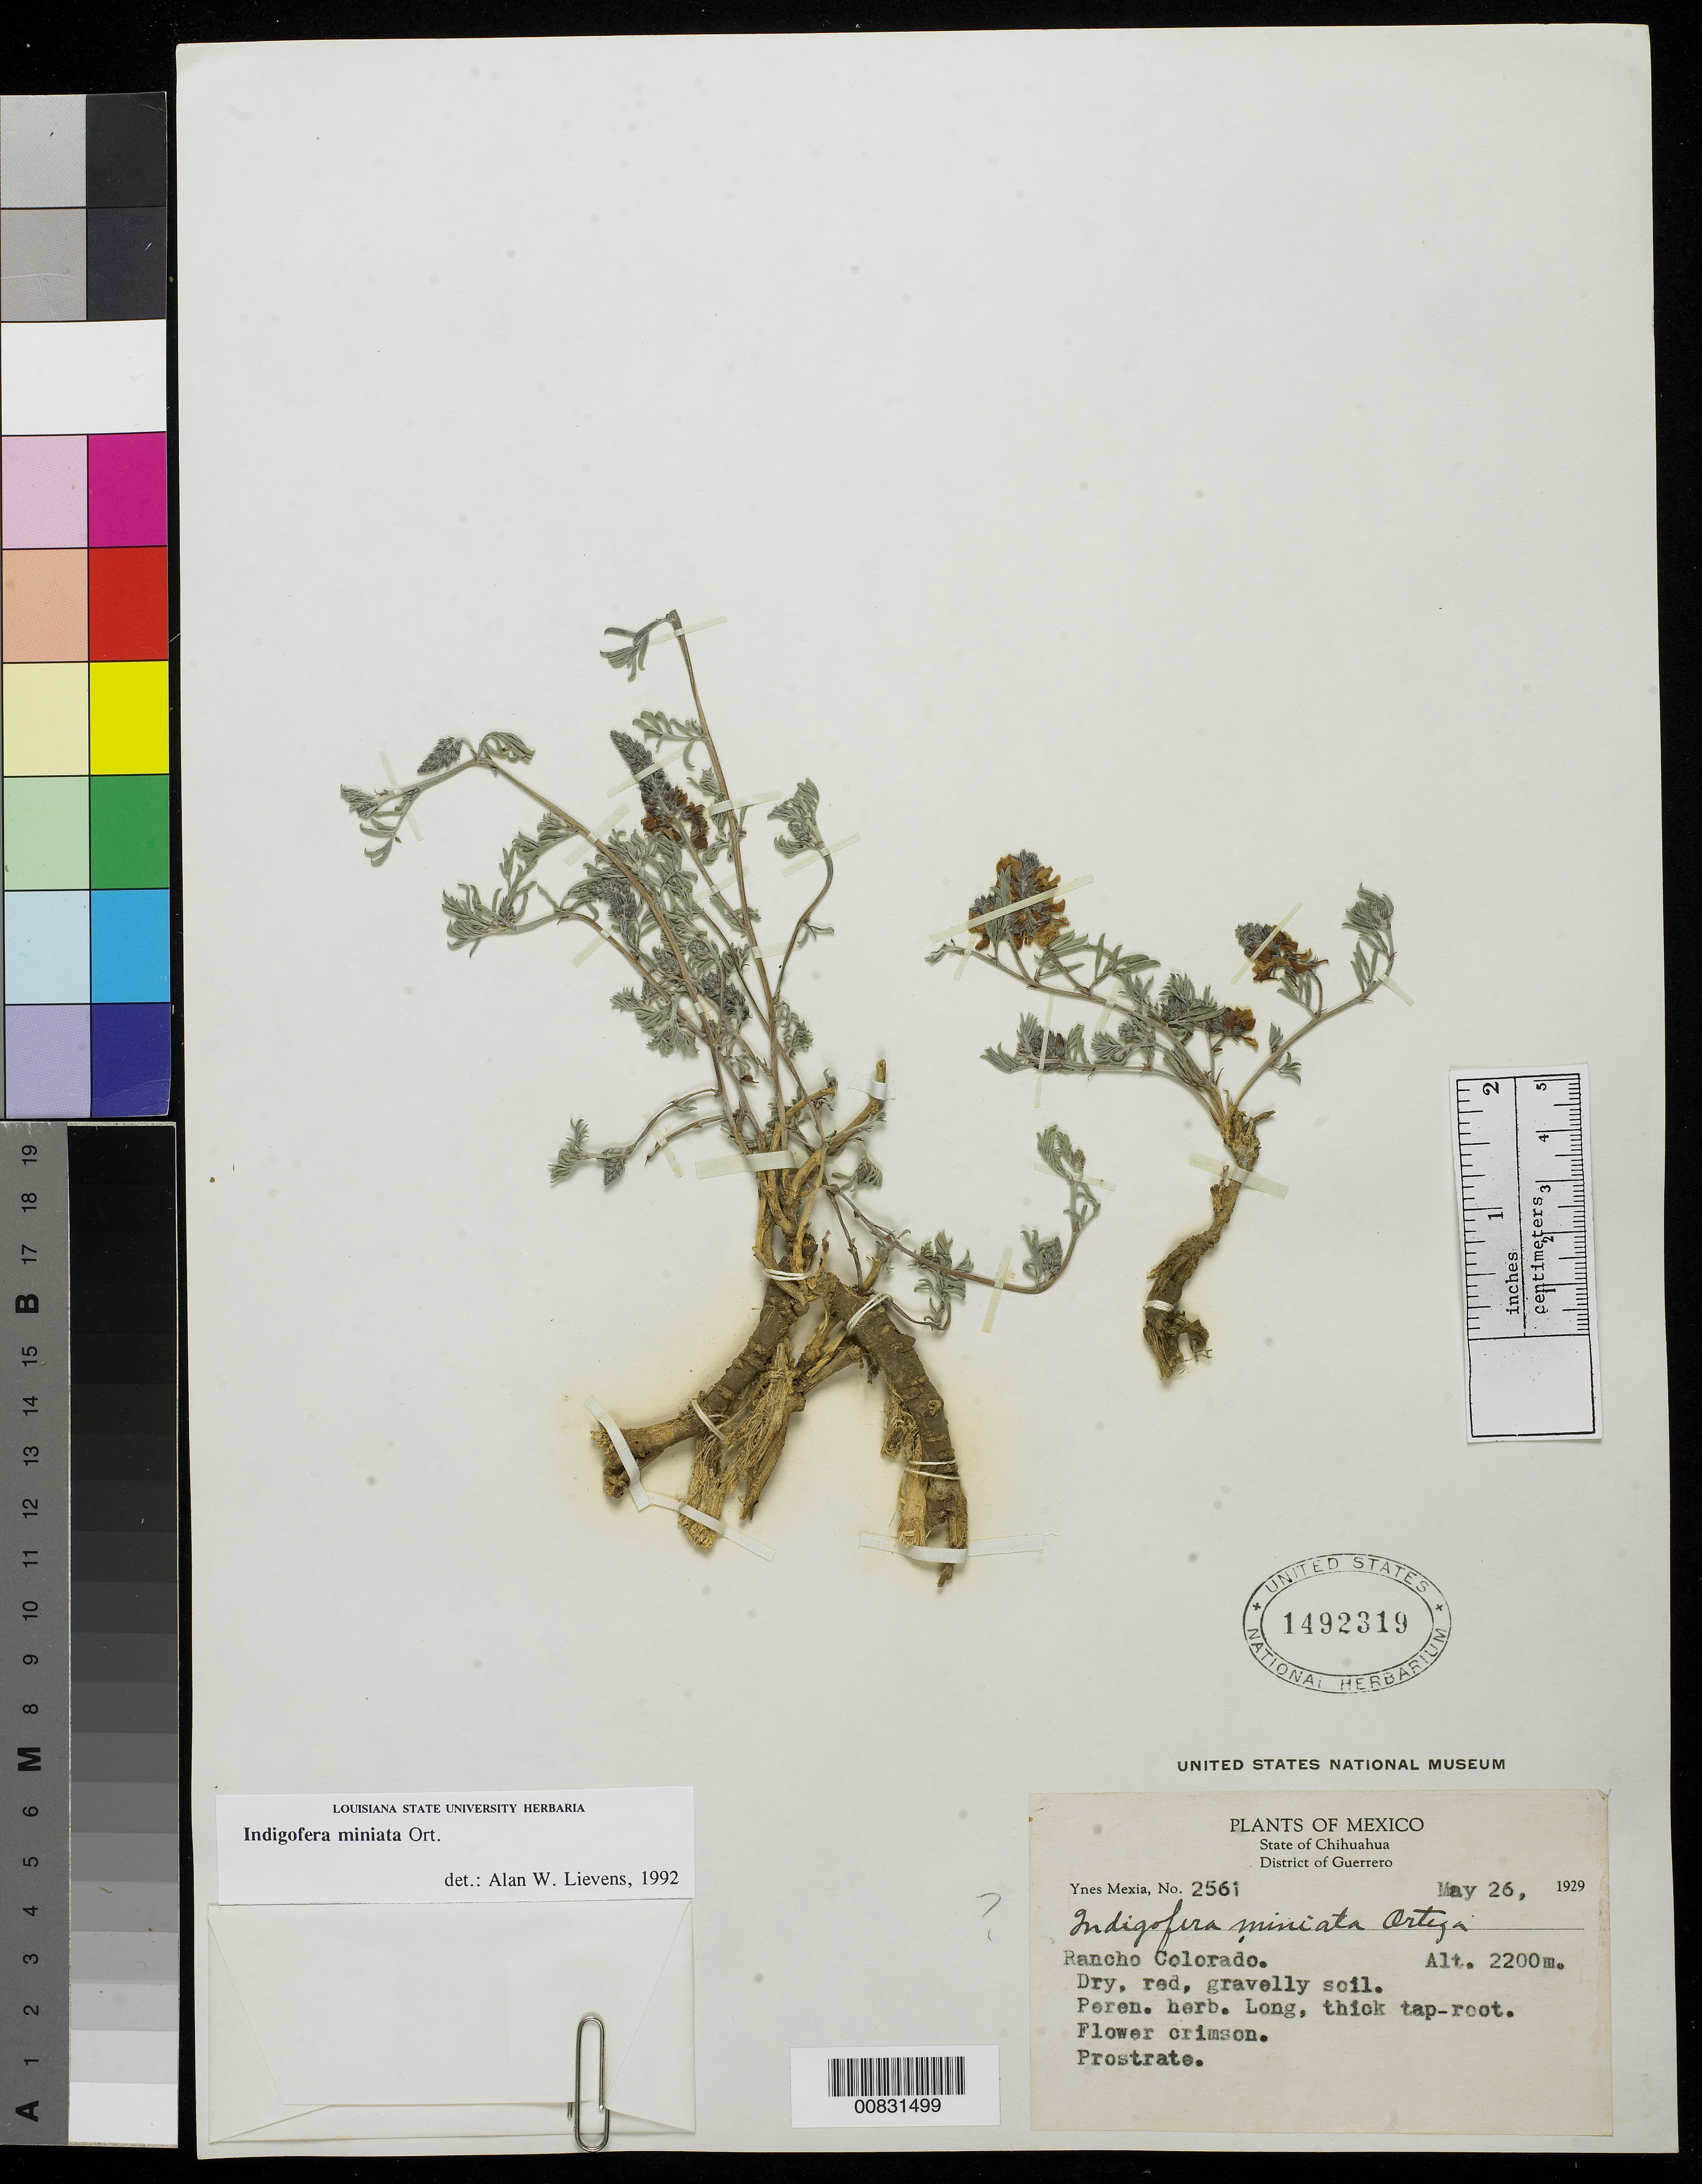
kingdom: Plantae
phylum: Tracheophyta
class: Magnoliopsida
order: Fabales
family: Fabaceae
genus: Indigofera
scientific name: Indigofera miniata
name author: Orteg.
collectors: Y. Mexia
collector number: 2561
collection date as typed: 26 May 1929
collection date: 1929-05-26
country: Mexico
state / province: Chihuahua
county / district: Guerrero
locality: Rancho Colorado. Municipio de Guerrero.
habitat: Dry, red, gravelly soil.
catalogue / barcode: US 1492319